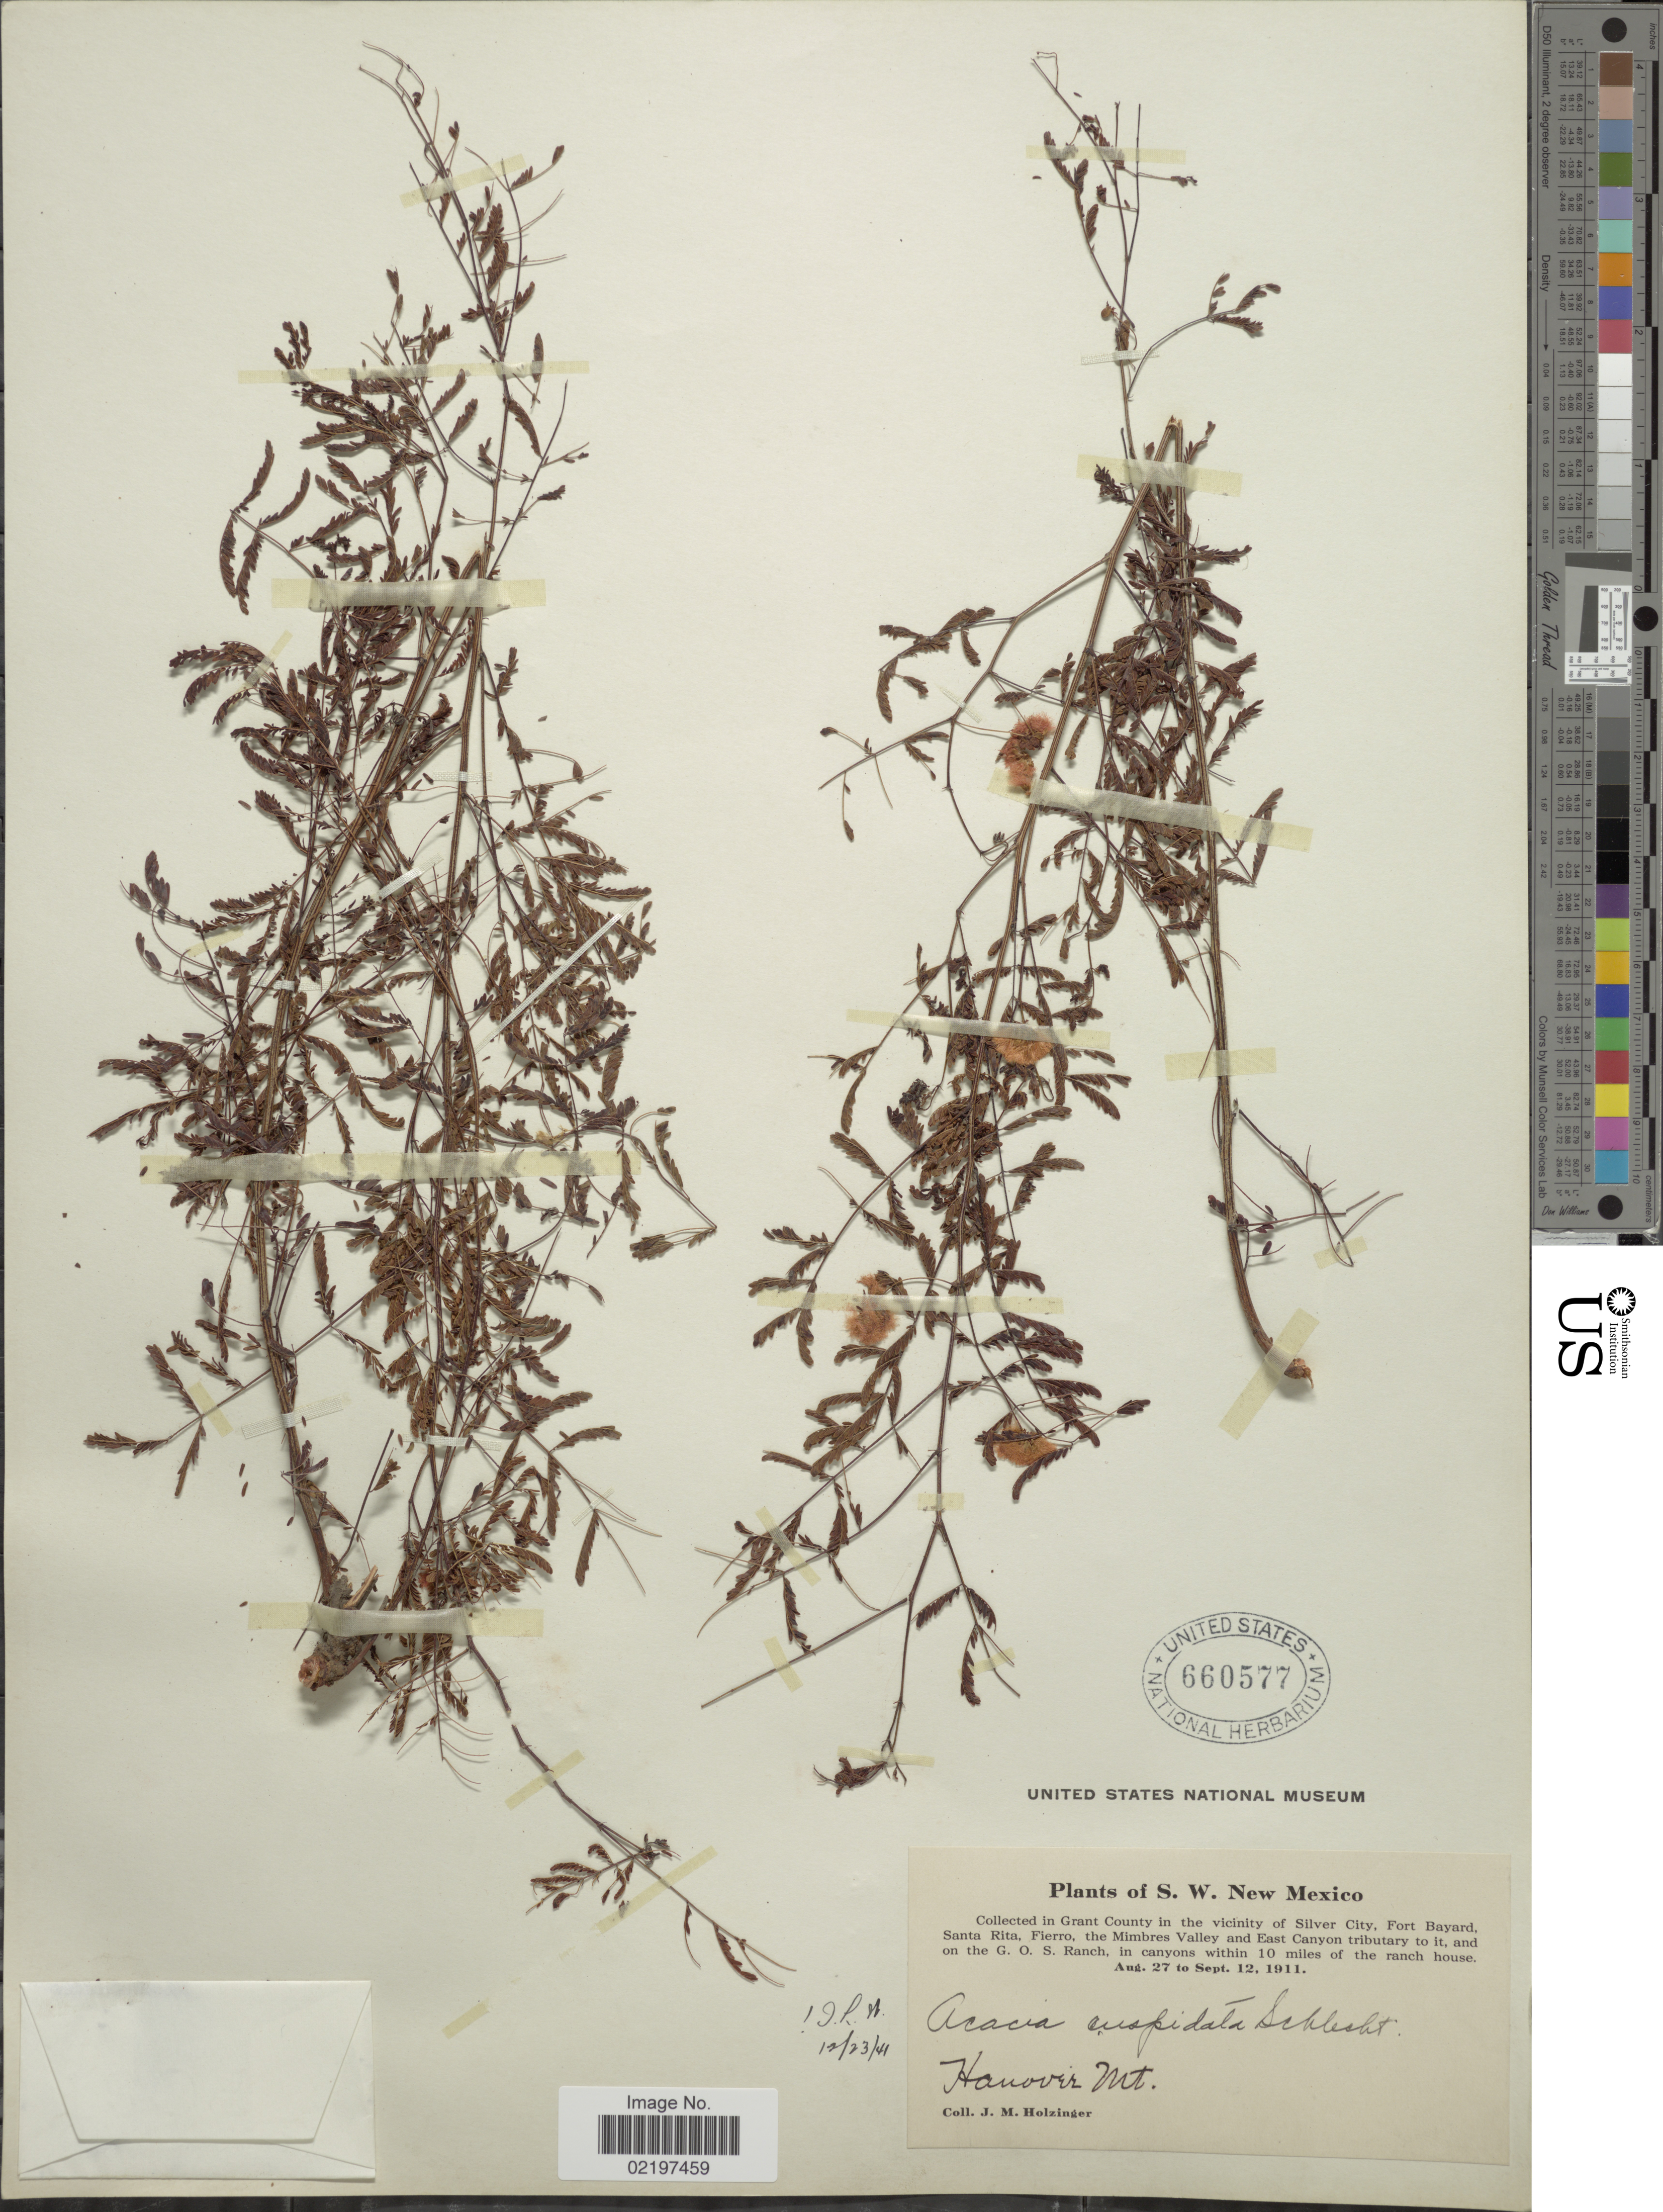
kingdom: Plantae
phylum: Tracheophyta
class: Magnoliopsida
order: Fabales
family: Fabaceae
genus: Acaciella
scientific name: Acaciella angustissima var. texensis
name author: (Nutt. ex Torr. & A. Gray) L. Rico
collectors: J. M. Holzinger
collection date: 1911-08-27/1911-10-12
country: United States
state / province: New Mexico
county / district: Grant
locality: Hanover Mt., Grant County (in the vicinity of Silver City, Fort Bayard, Santa Rita, Fierro, the Mimbres Valley and East Canyon tributary to it, and on the G.O.S. Ranch, in canyons within 10 miles of the ranch house), S.W. New Mexico. Precise location: Hanover Mt.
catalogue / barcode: US 660577